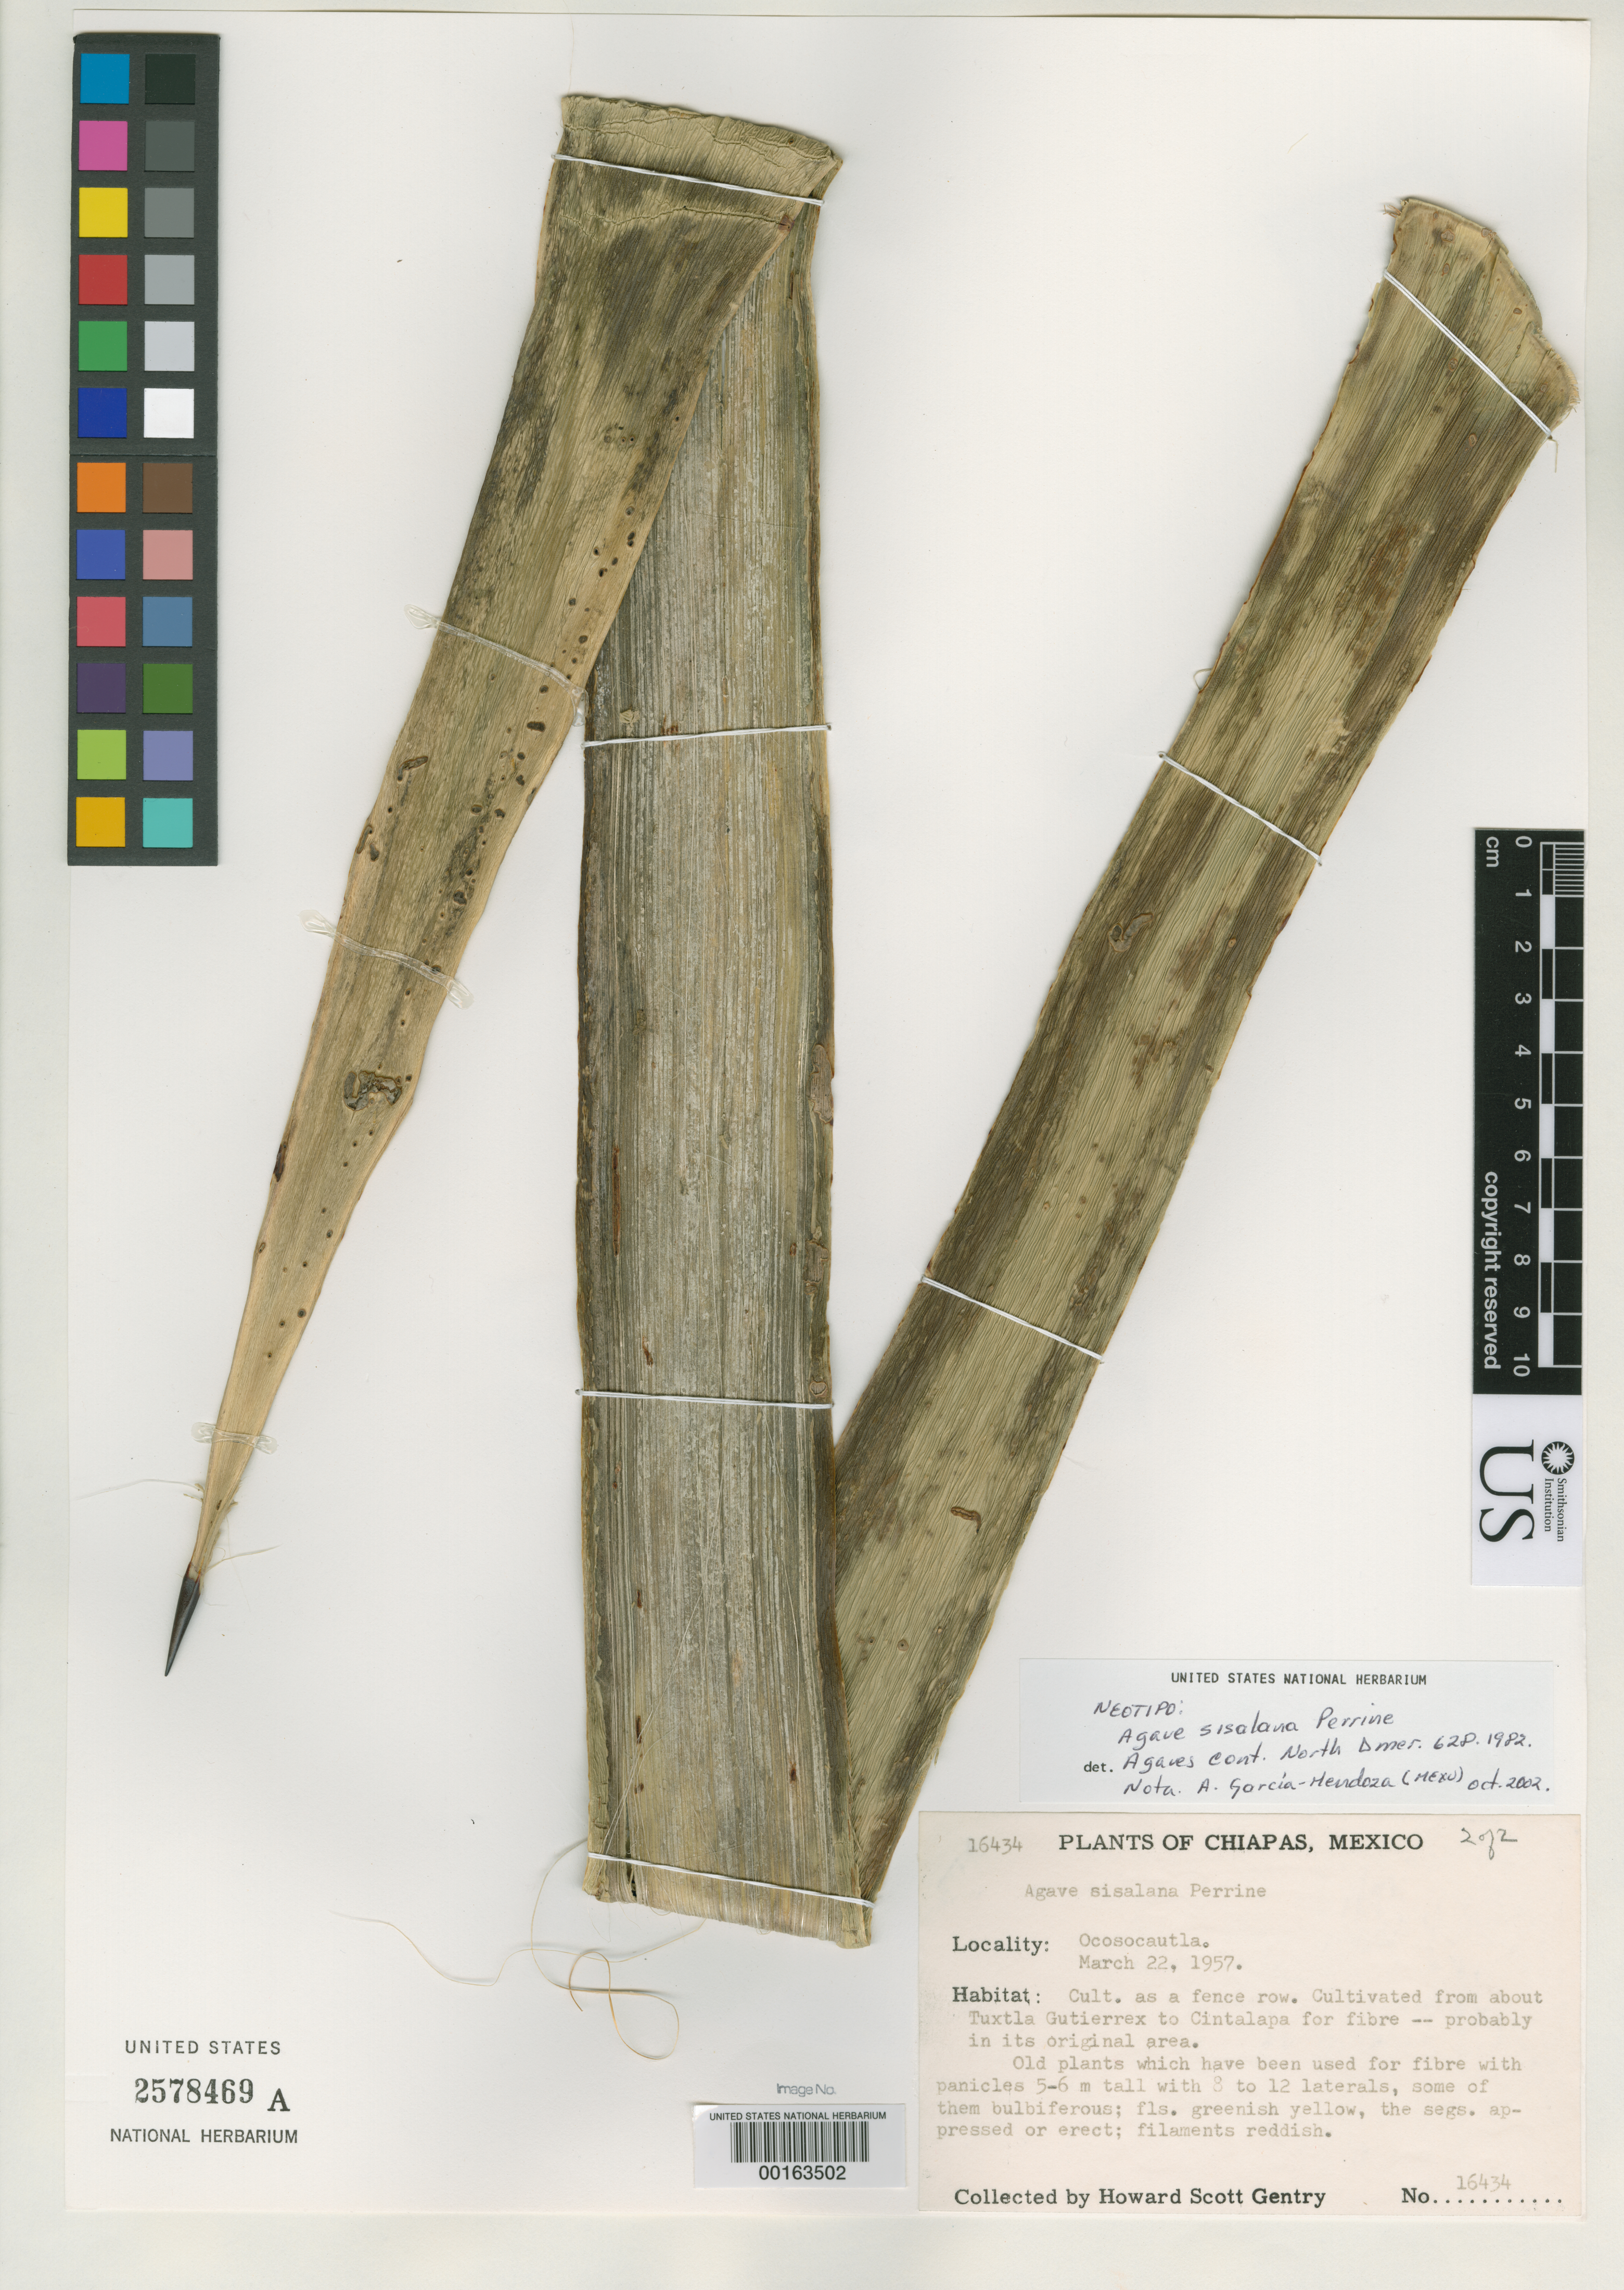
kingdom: Plantae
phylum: Tracheophyta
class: Liliopsida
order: Asparagales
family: Asparagaceae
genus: Agave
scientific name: Agave sisalana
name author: Perrine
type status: Neotype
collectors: H. S. Gentry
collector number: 16434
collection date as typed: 22 Mar 1957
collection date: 1957-03-22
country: Mexico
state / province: Chiapas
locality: Ocosocautla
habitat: Cult. as a fence row. Cultivated from about Tuxtla Gutierrex to Cintalapa for fiber - probably in its original area.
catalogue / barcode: US 2578469A